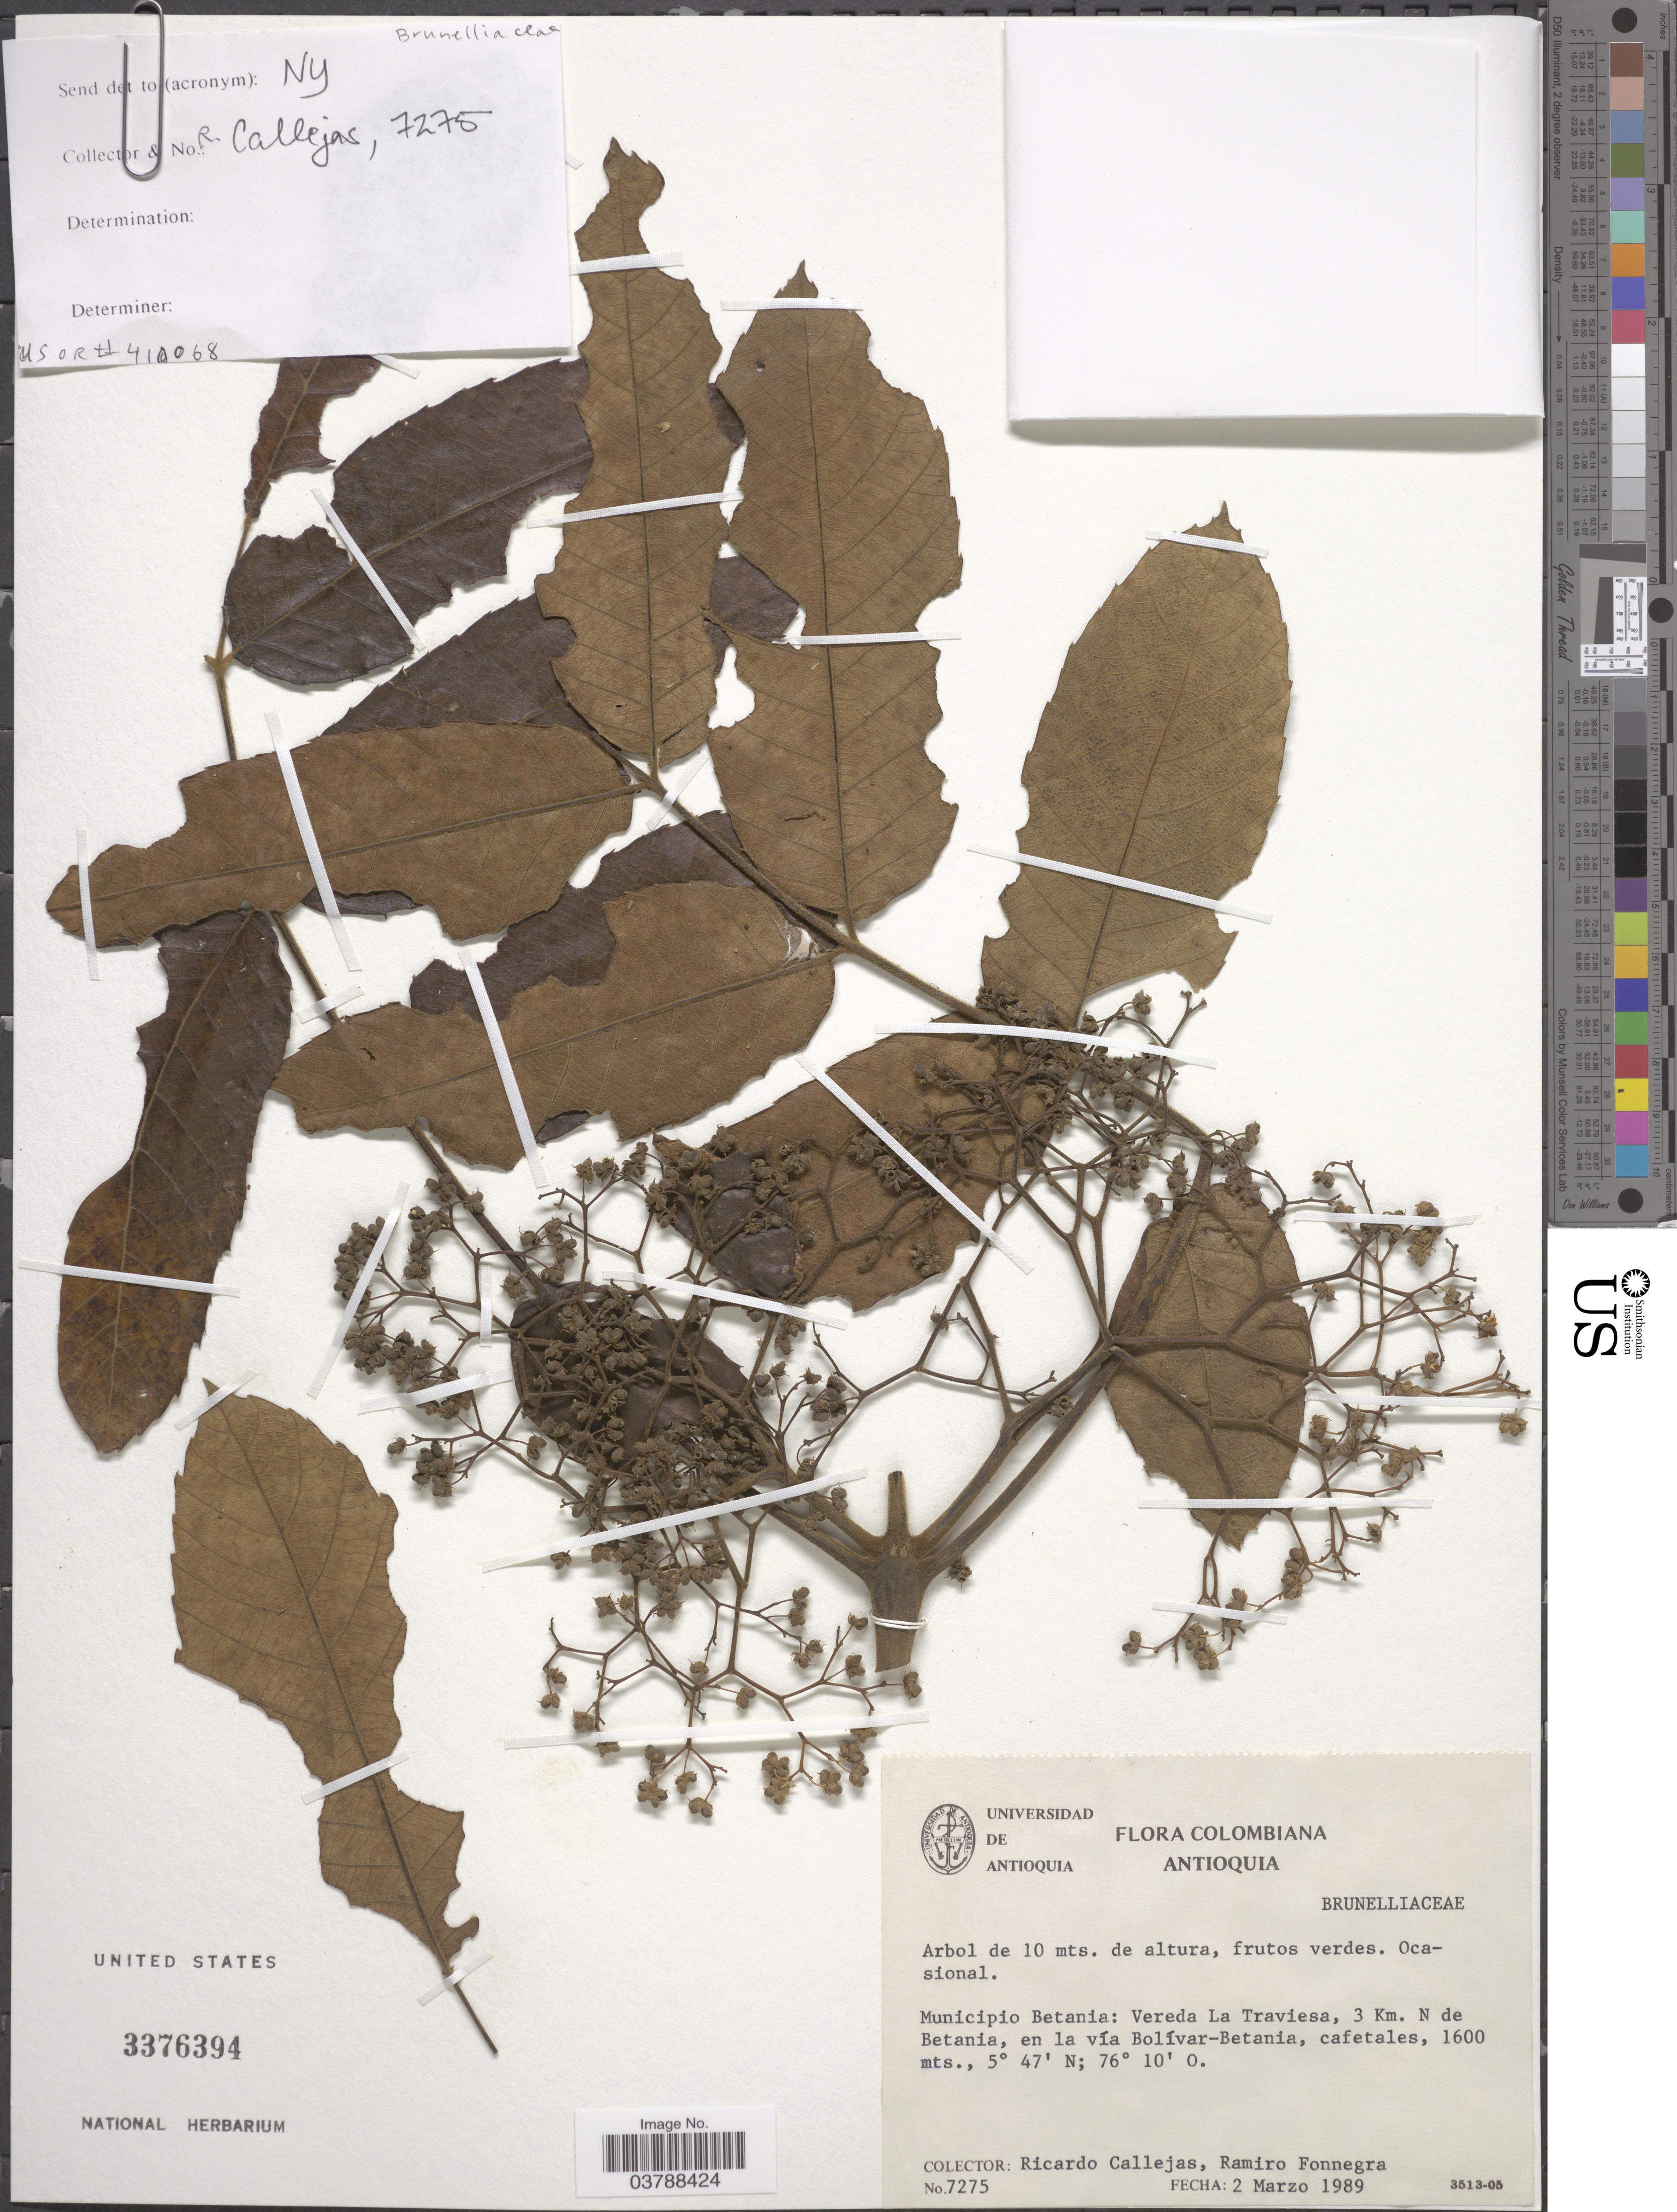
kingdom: Plantae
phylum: Tracheophyta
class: Magnoliopsida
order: Oxalidales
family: Brunelliaceae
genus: Brunellia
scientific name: Brunellia sp.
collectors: R. Callejas & R. Fonnegra G.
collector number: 7275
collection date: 1989-03-02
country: Colombia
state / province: Antioquia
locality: Municipio Betania: Vereda La Traviesa, 3 Km N de Betania en la vía Bolívar-Betania, cafetales.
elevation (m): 1600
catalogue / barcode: US 3376394